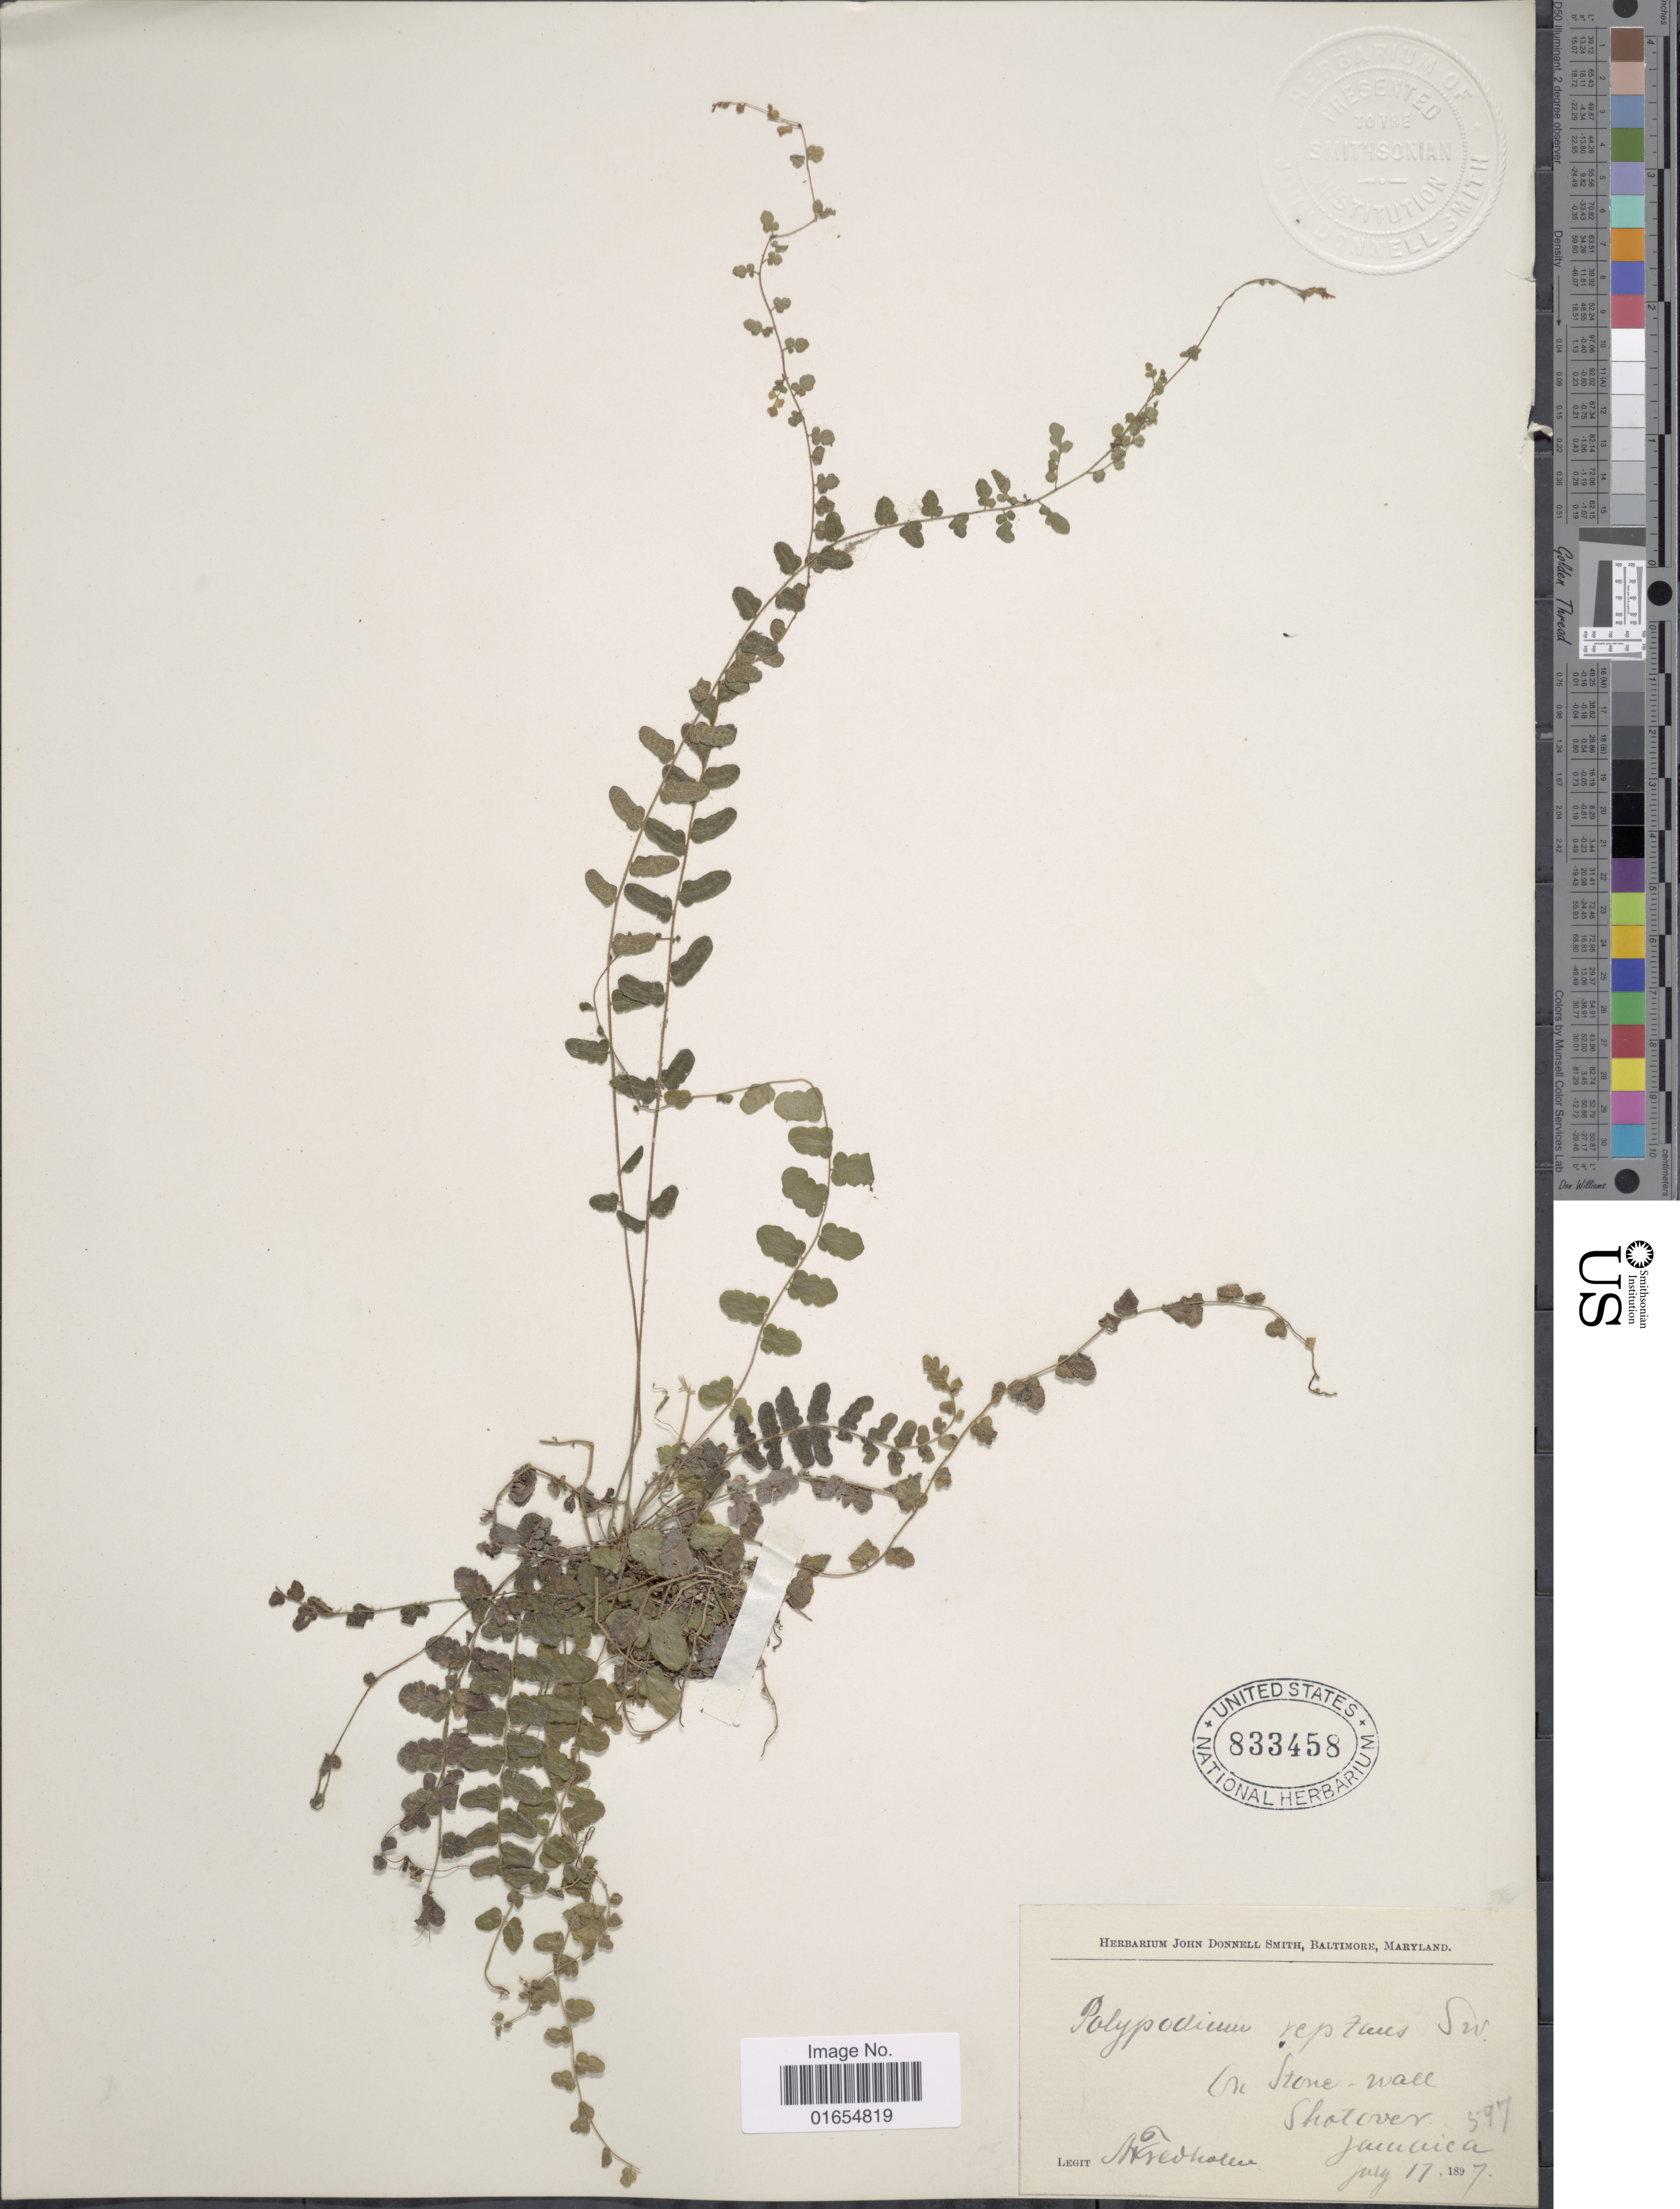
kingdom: Plantae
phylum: Tracheophyta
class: Polypodiopsida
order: Polypodiales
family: Thelypteridaceae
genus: Goniopteris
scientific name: Goniopteris reptans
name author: (J.F. Gmel.) C. Presl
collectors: A. Fredholm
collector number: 597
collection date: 1897-07-17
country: Jamaica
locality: On Stone-wall, Shotover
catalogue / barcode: US 833458